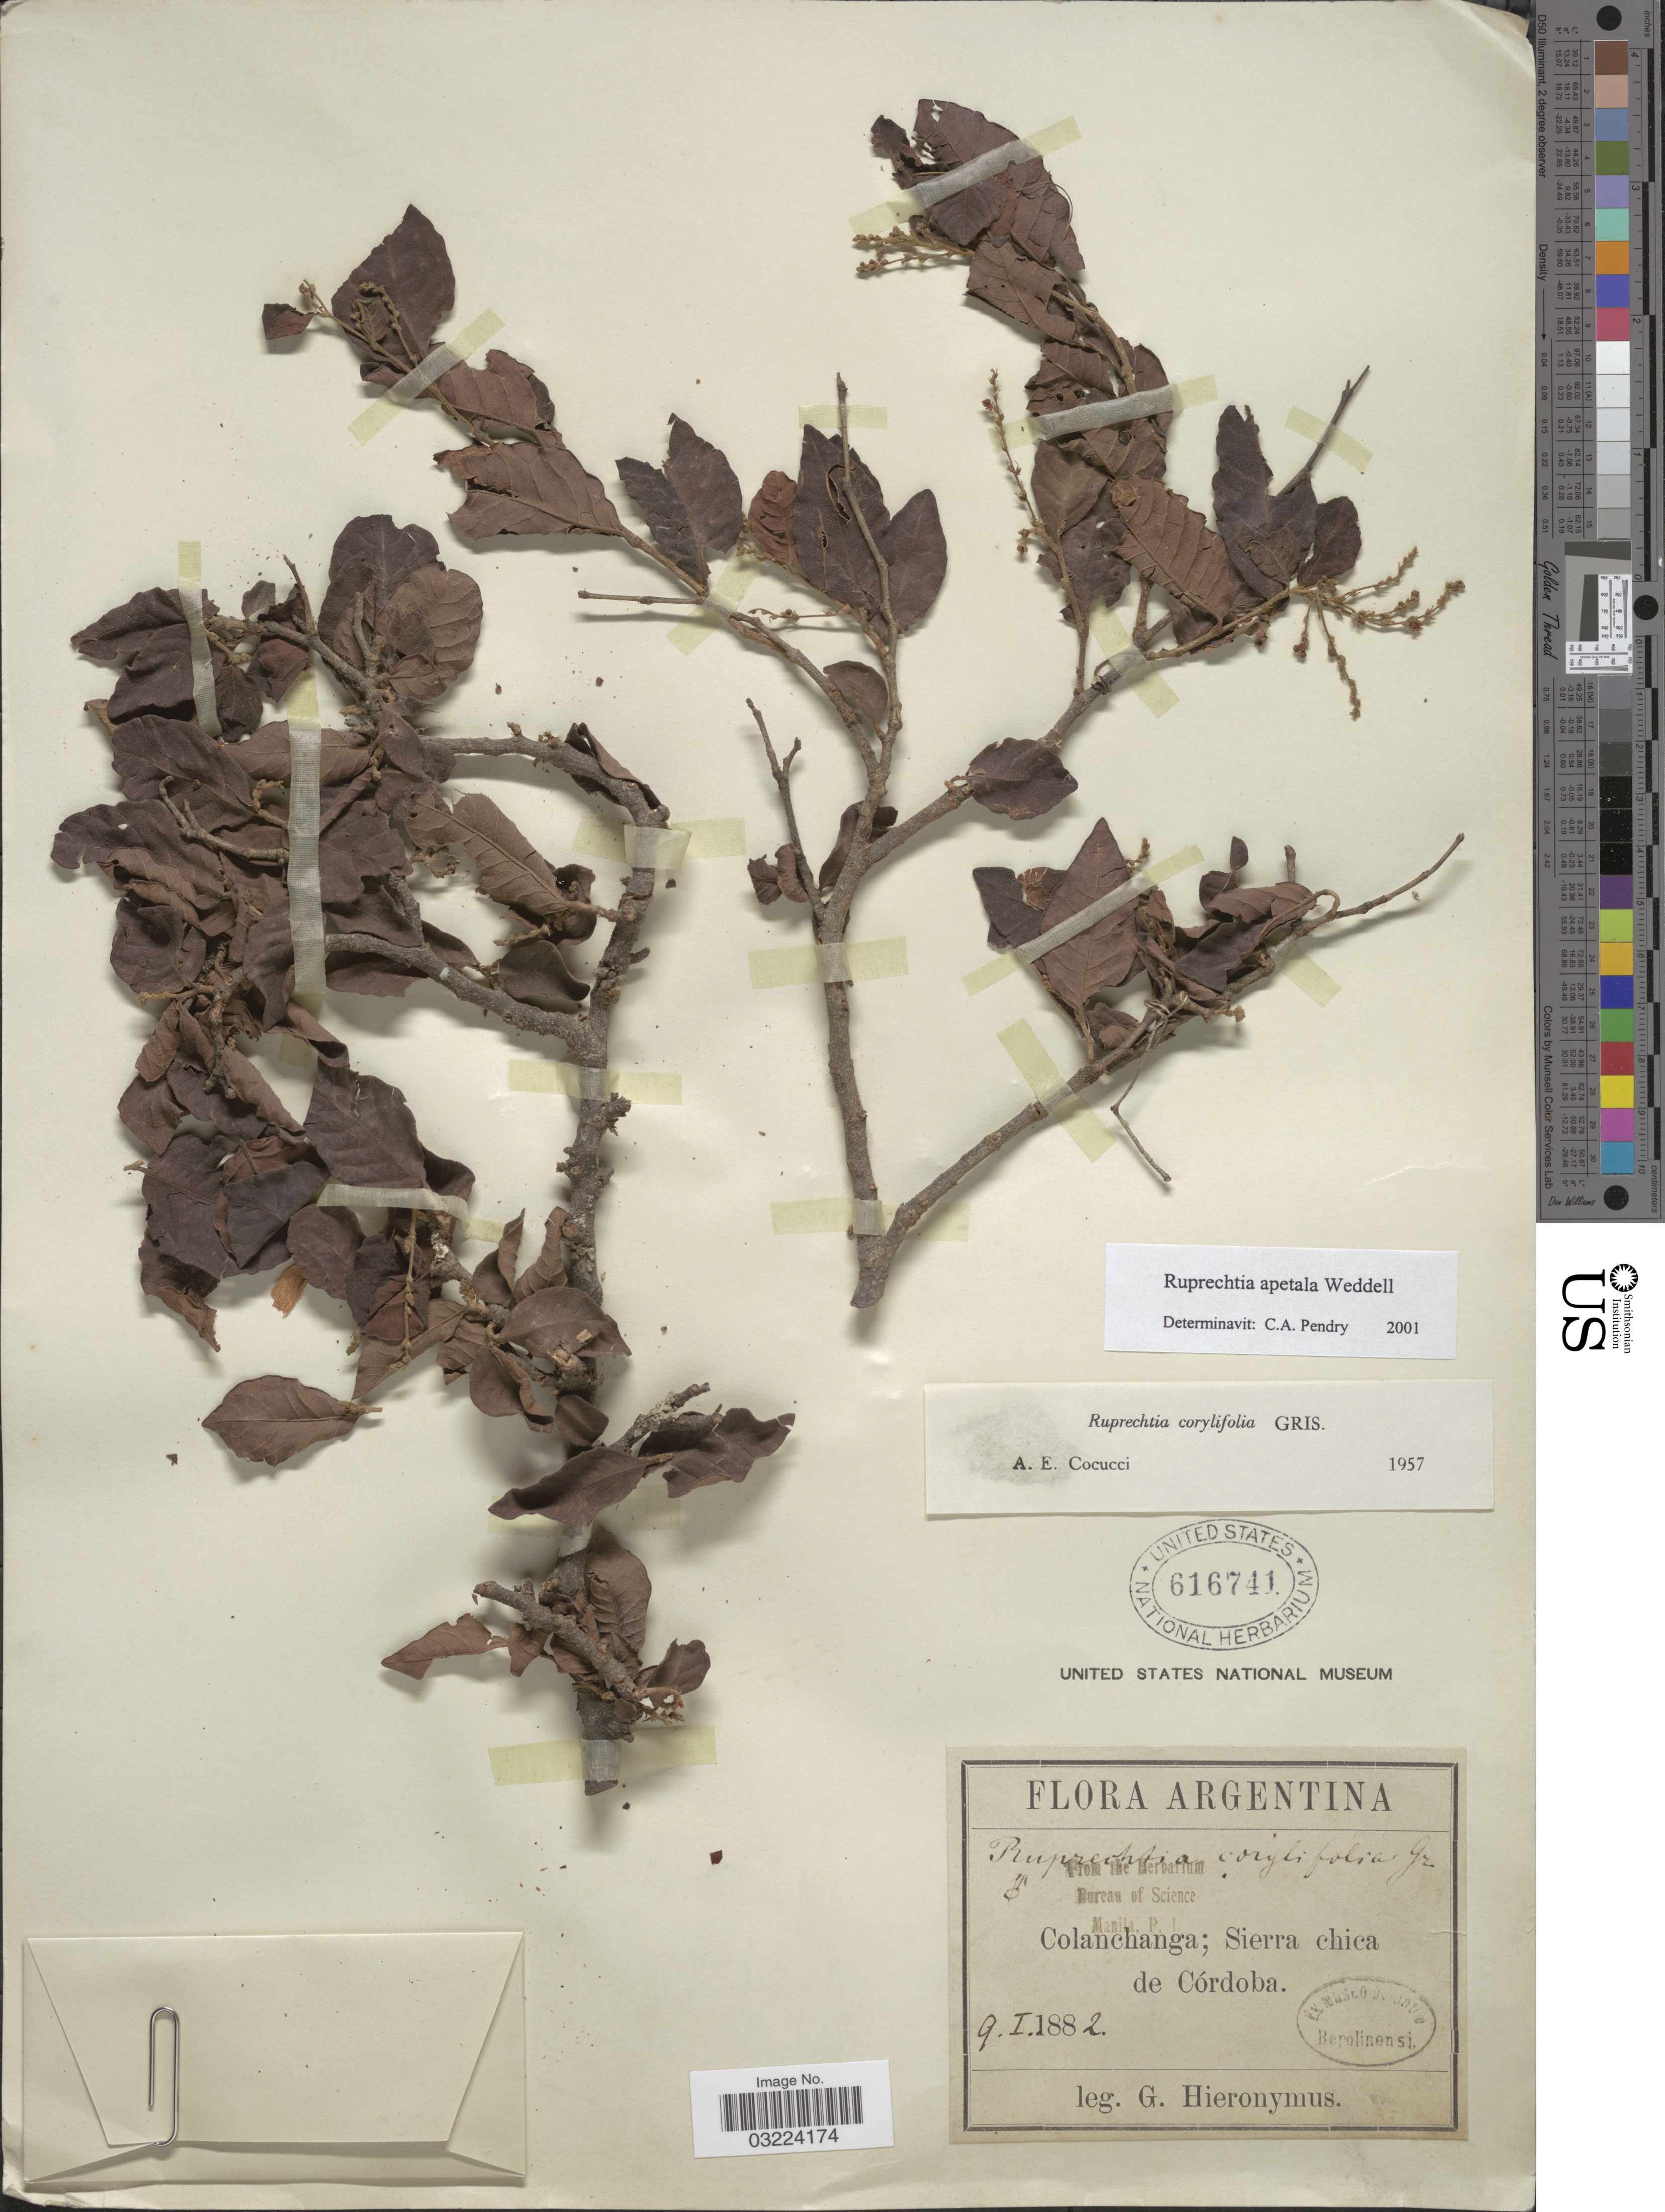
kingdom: Plantae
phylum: Tracheophyta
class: Magnoliopsida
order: Caryophyllales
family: Polygonaceae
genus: Ruprechtia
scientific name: Ruprechtia apetala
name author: Wedd.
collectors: G. H. Hieronymus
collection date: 1882-01-09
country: Argentina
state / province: Cordoba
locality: Colanchanga; Sierra chica de Córdoba.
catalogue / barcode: US 616741